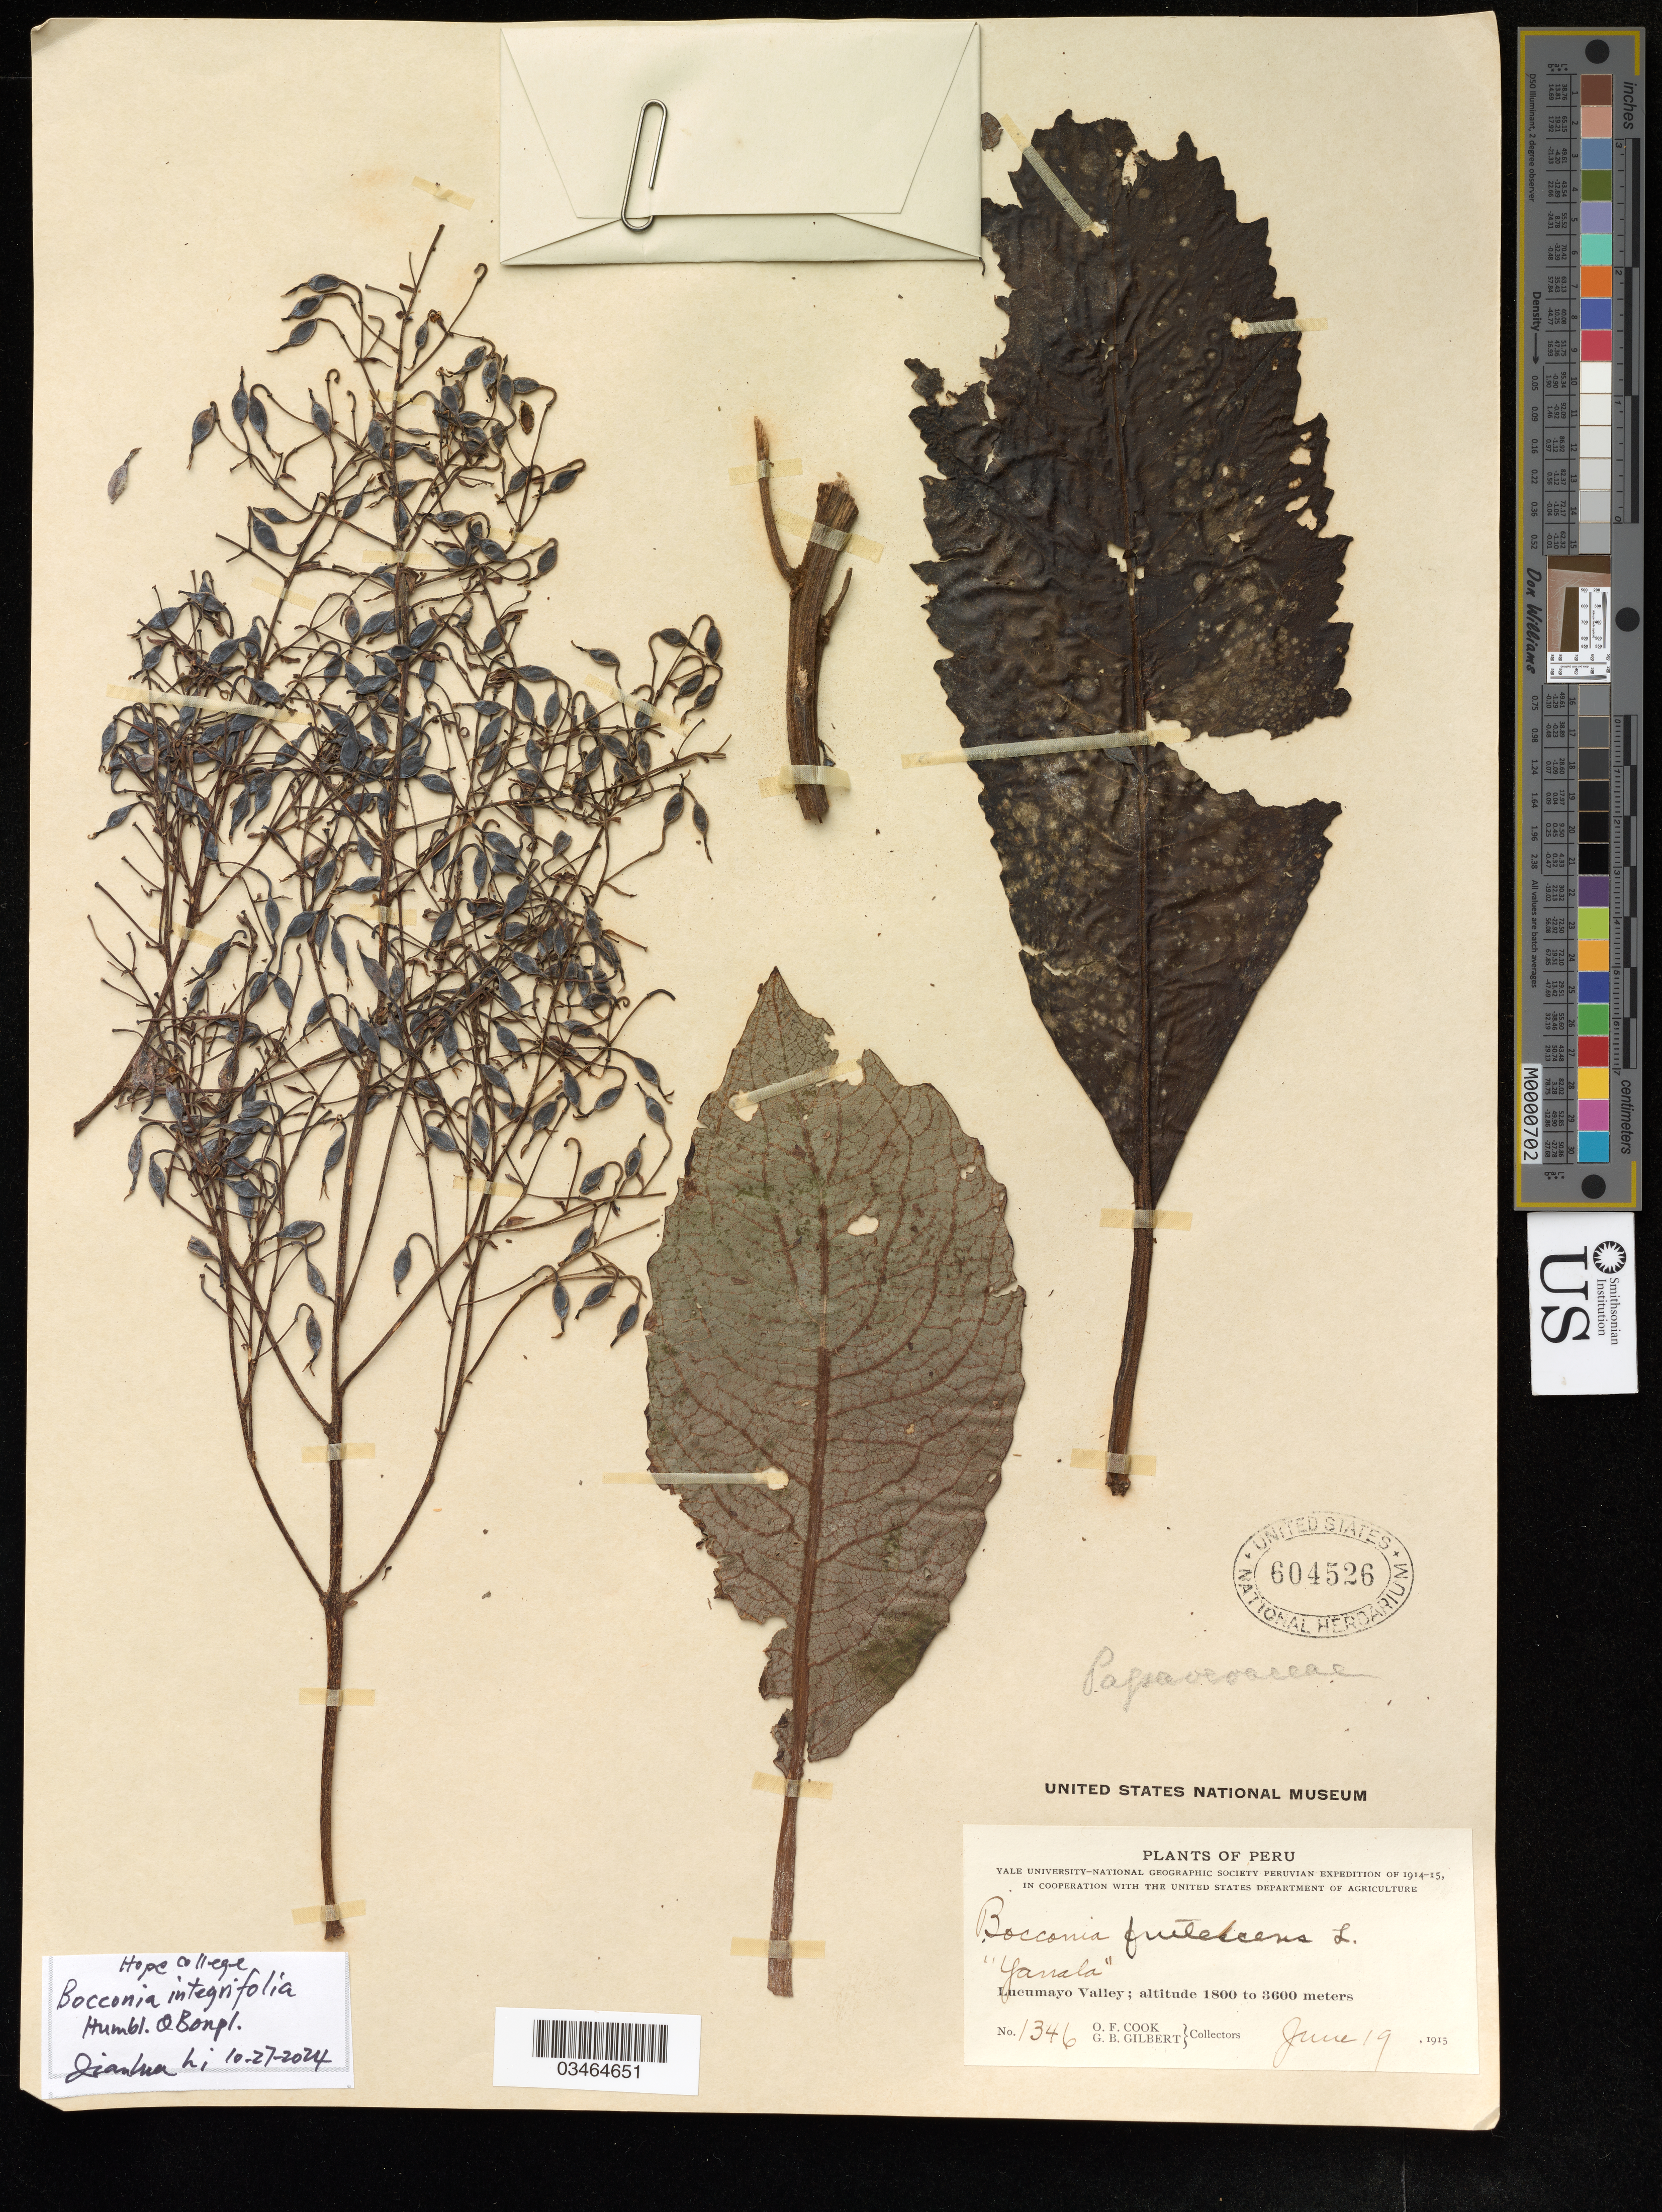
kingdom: Plantae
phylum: Tracheophyta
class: Magnoliopsida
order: Ranunculales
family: Papaveraceae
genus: Bocconia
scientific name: Bocconia integrifolia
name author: Bonpl.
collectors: O. F. Cook & G. B. Gilbert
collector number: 1346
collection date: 1915-06-19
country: Peru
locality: Lucumayo Valley.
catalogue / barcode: US 604526